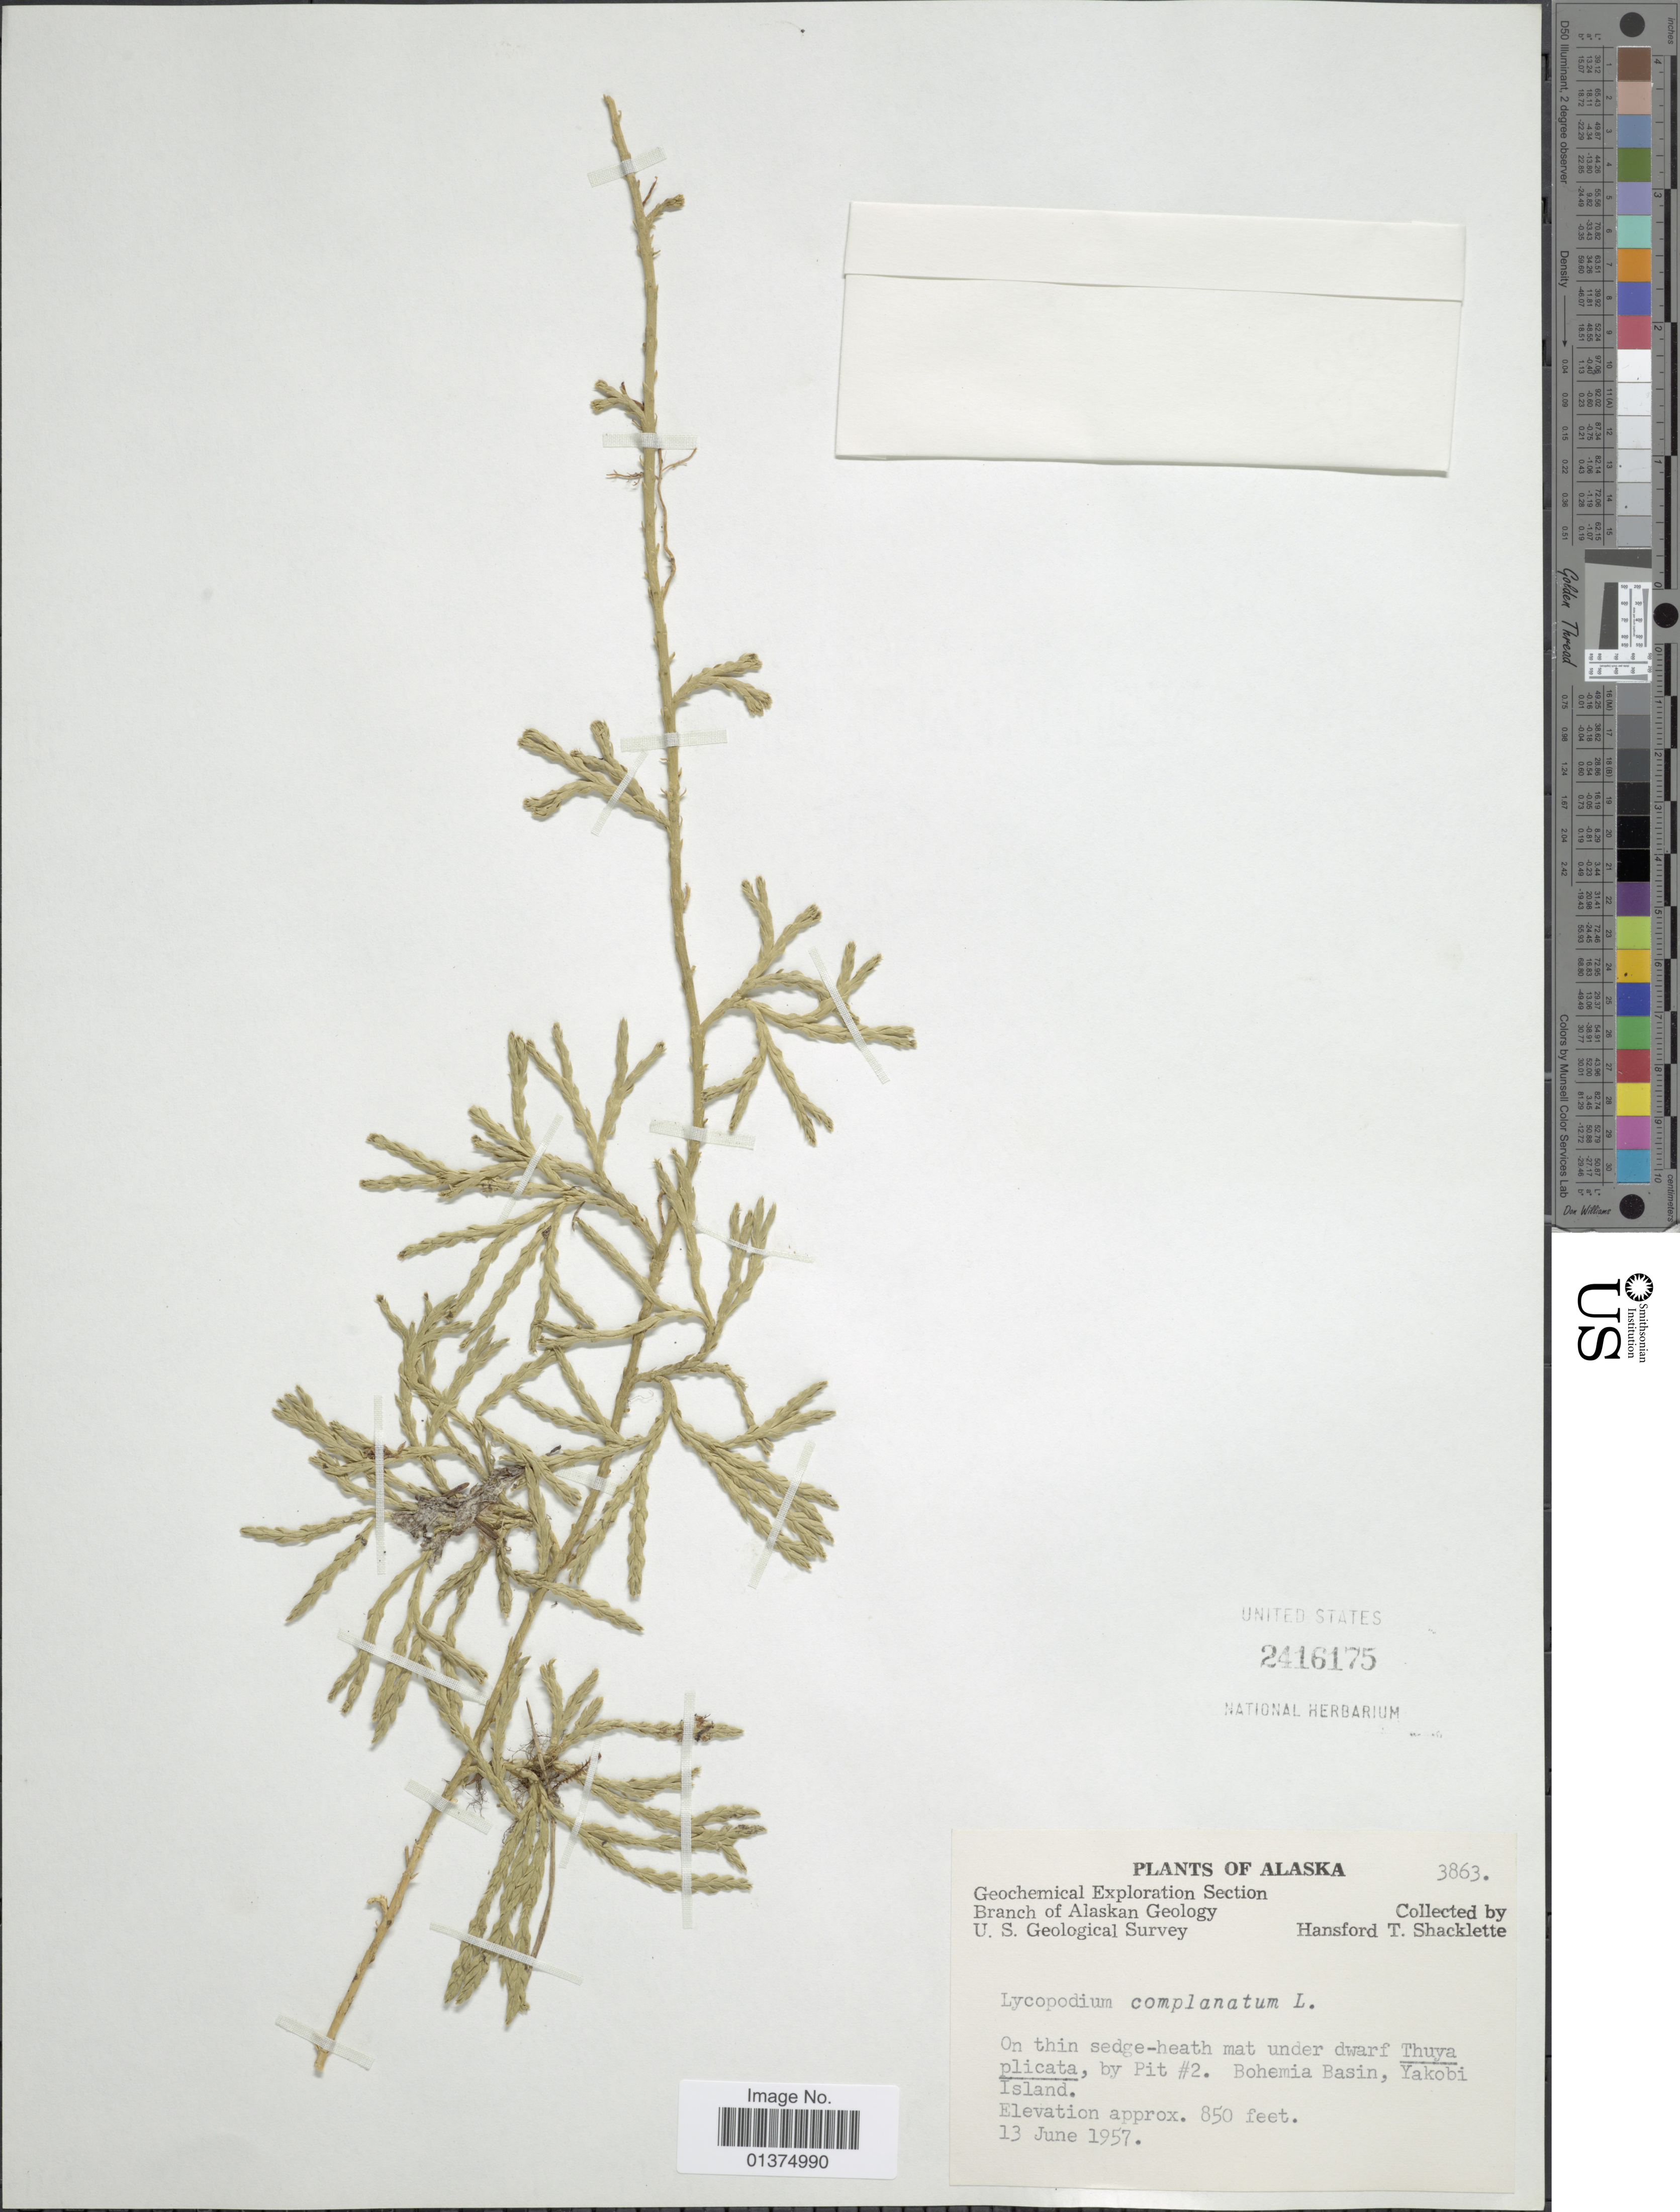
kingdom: Plantae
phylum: Tracheophyta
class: Lycopodiopsida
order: Lycopodiales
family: Lycopodiaceae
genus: Diphasiastrum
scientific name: Diphasiastrum complanatum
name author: (L.) Holub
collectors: H. Shacklette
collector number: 3863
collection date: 1957-06-13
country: United States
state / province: Alaska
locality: Bohemia Basin, Yakobi Island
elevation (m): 259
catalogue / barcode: US 2416175